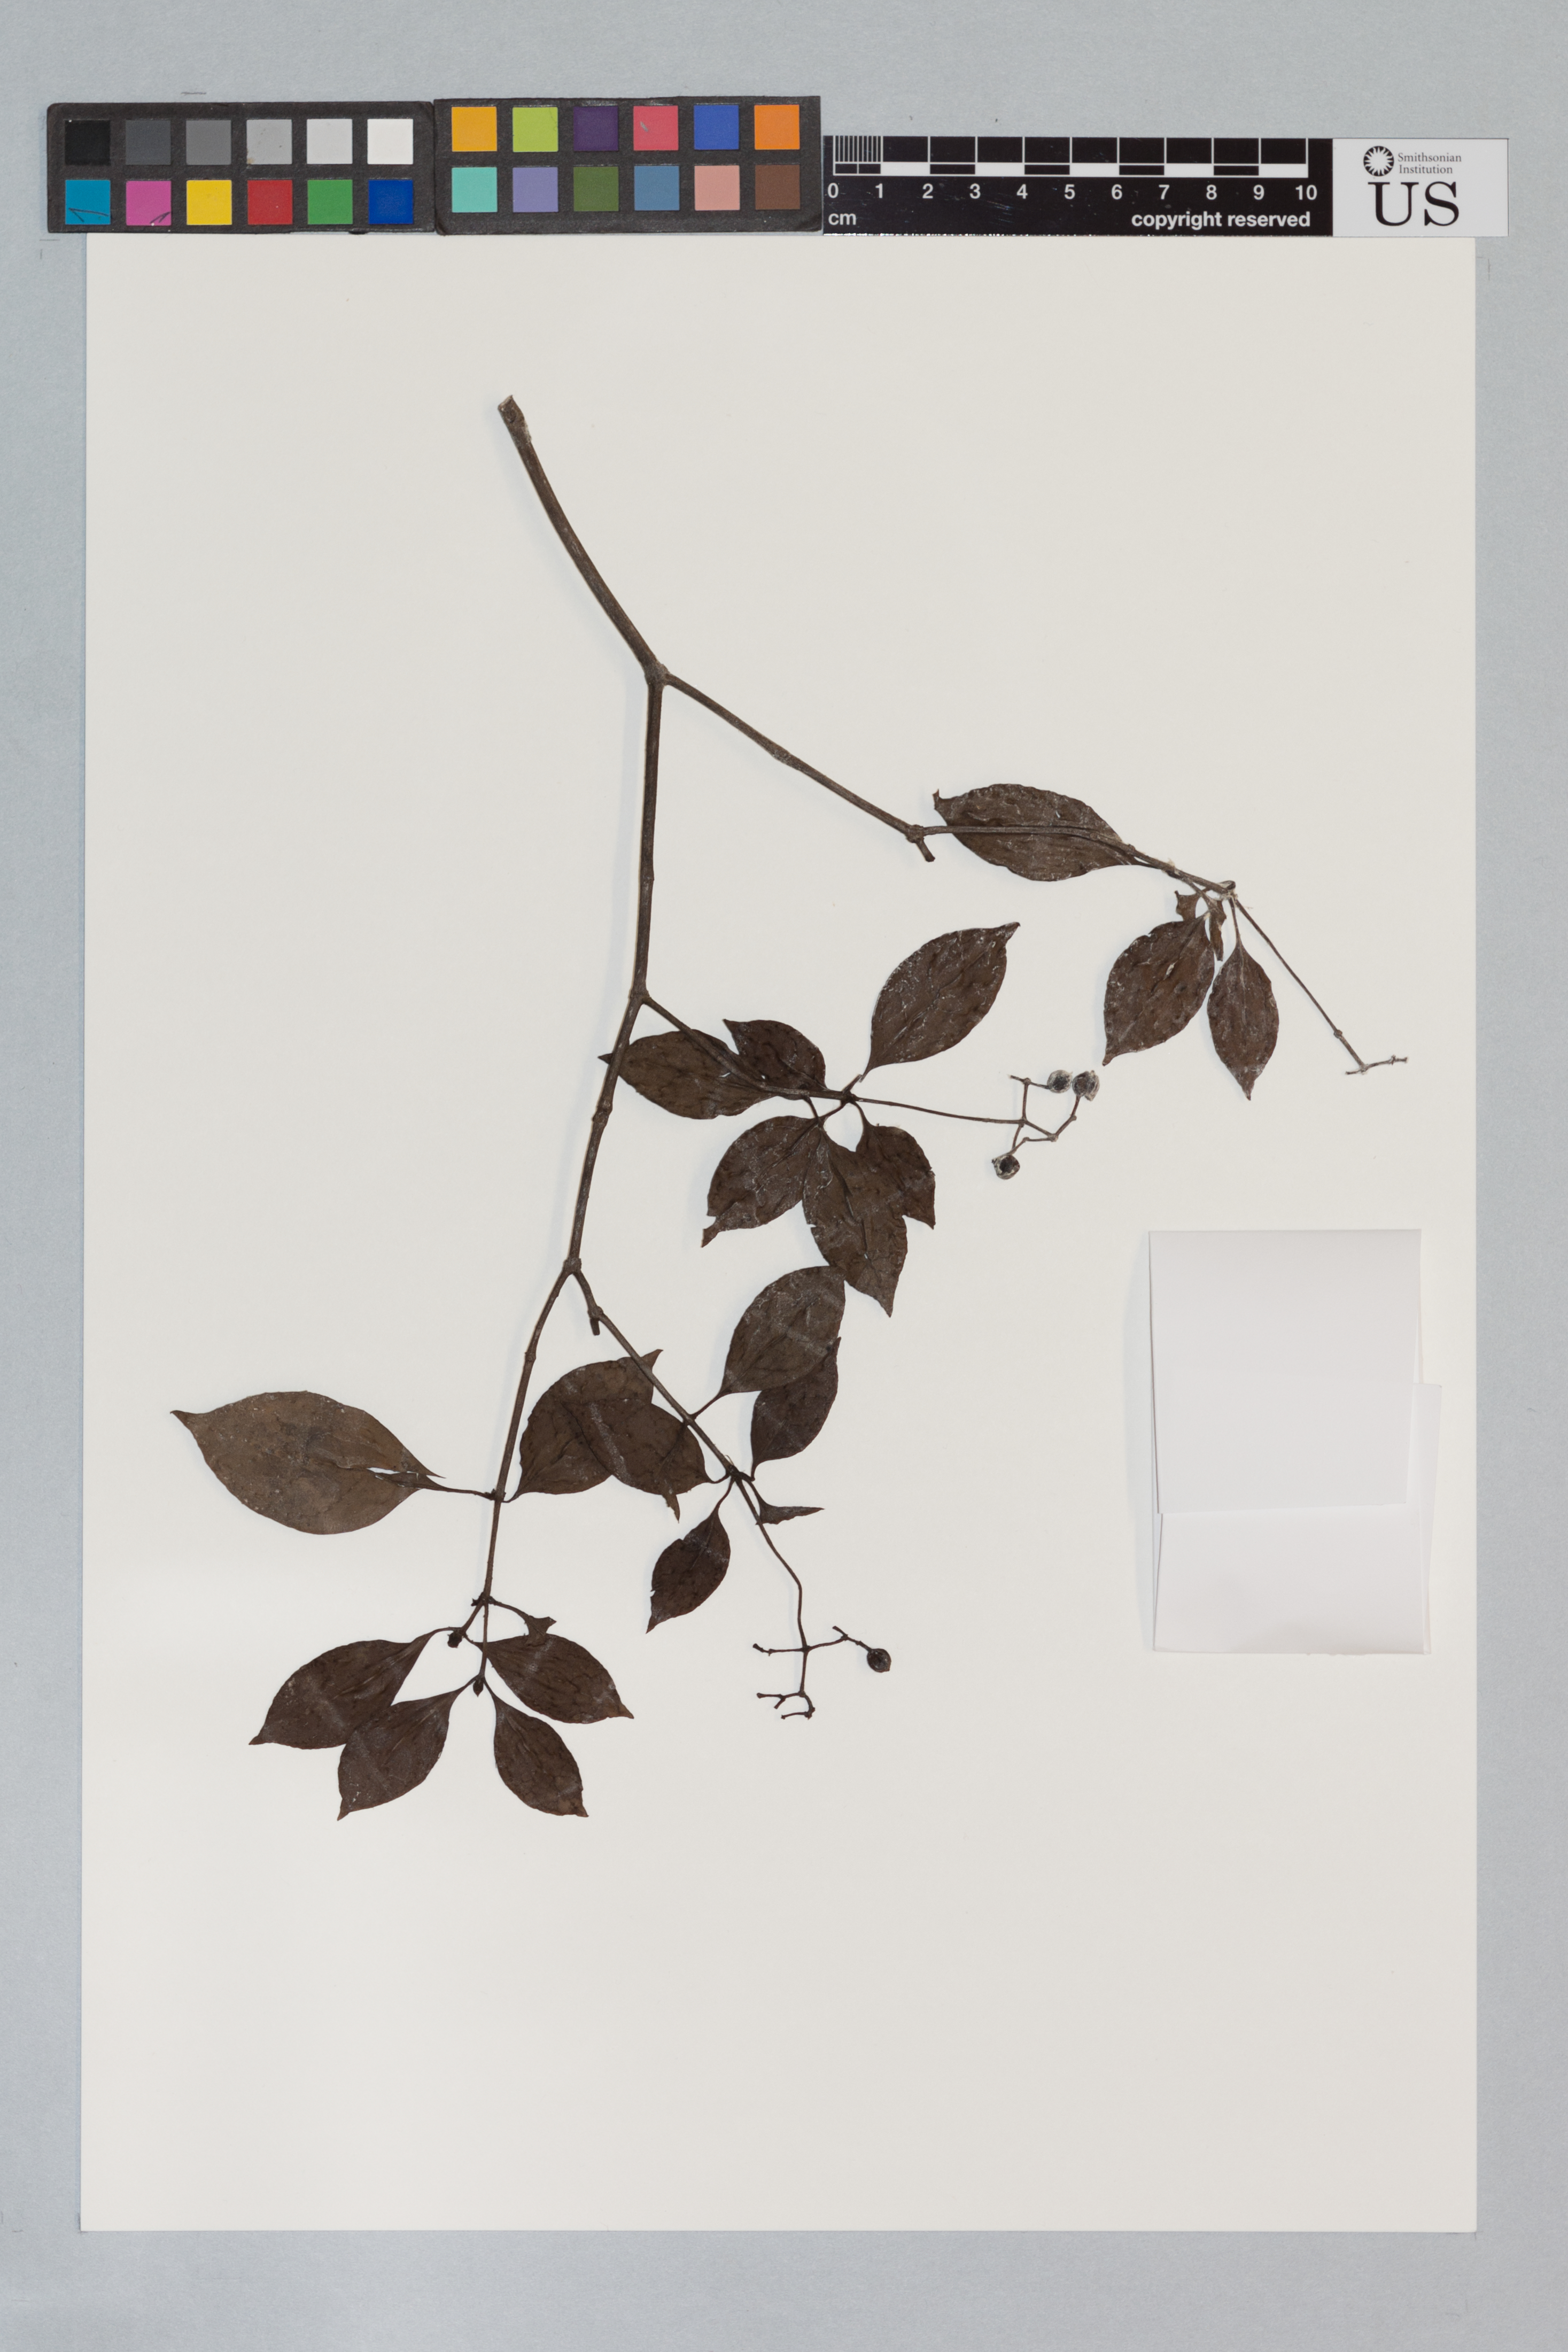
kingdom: Plantae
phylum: Tracheophyta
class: Magnoliopsida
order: Gentianales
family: Rubiaceae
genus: Psychotria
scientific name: Psychotria cupularis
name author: (Müll. Arg.) Standl.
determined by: Taylor, Charlotte M.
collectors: T. Henkel, R. Williams, S. Fratello & L. Williams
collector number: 4473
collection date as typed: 17 November 1993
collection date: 1993-11-17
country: Guyana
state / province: Potaro-Siparuni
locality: Pakaraima Mts-Mt. Wokomung, summit ridge of Ka-mie-wah pinnacle NE to S pinnacle, "Little Ayanganna"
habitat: Mixed hardwood cloud forest grading to Guayanan scrub forest on pinnacular escarpments; on sandstone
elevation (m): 1550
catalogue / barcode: US 3469941